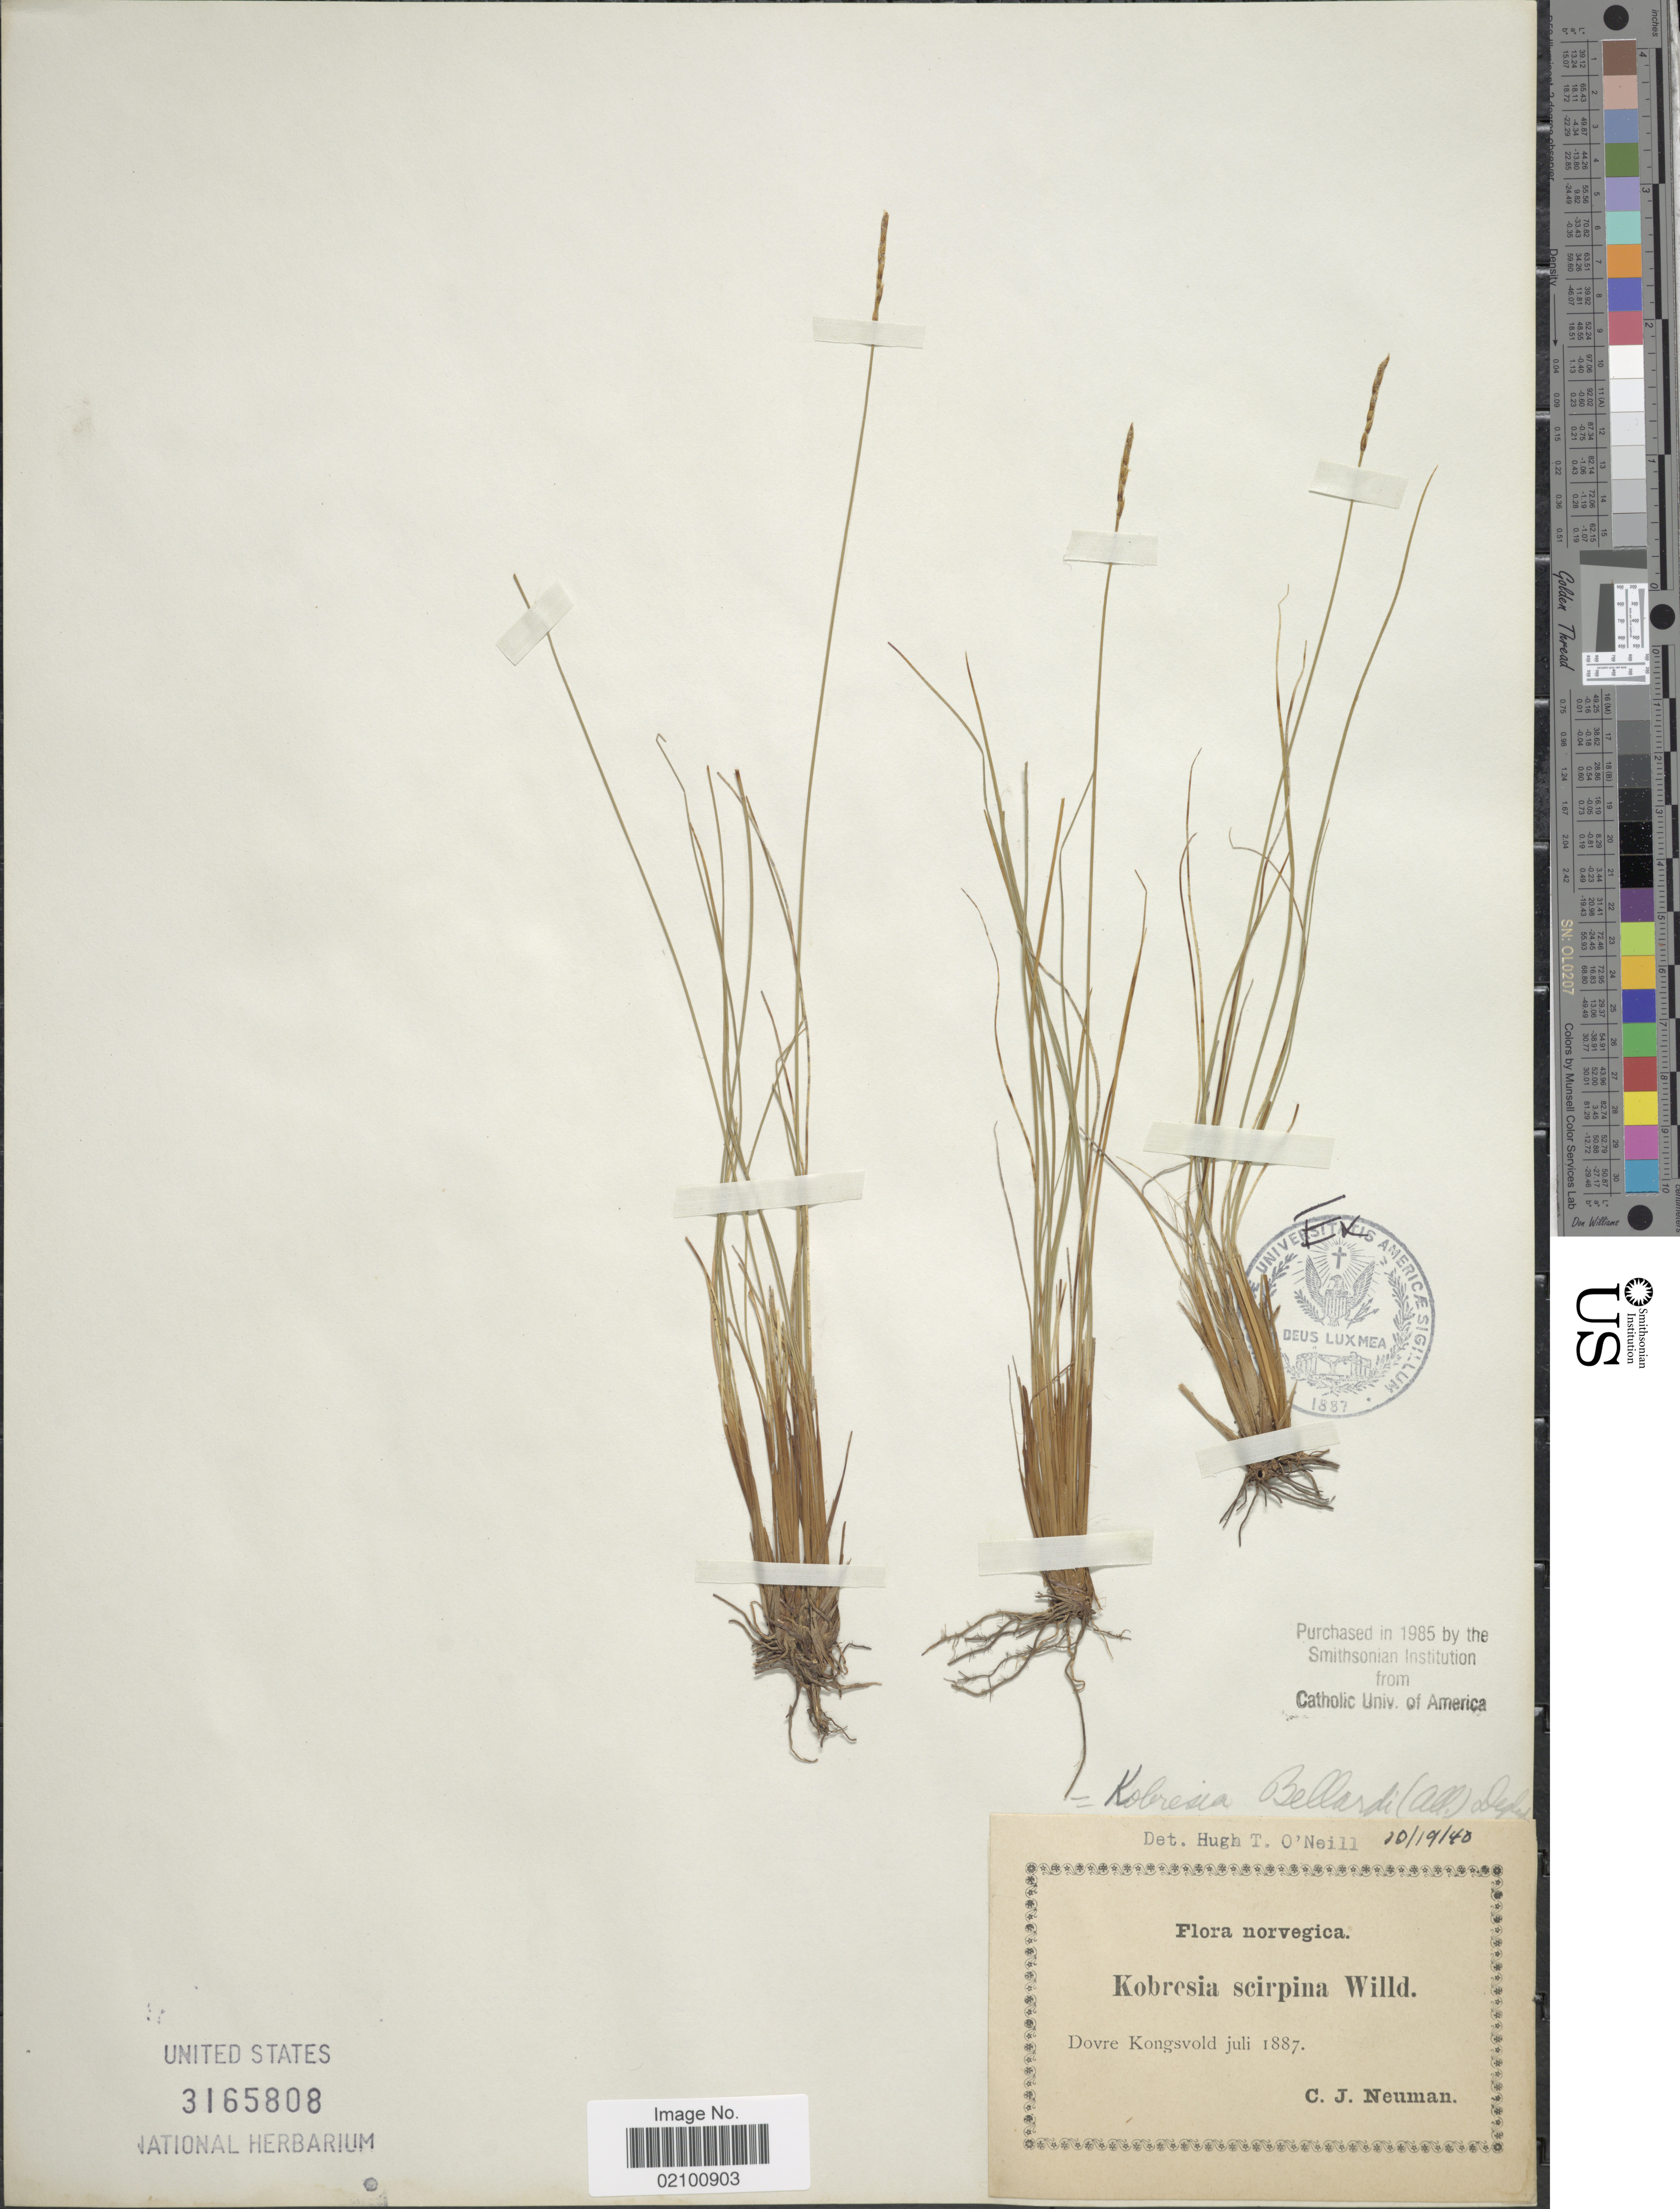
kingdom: Plantae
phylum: Tracheophyta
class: Liliopsida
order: Poales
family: Cyperaceae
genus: Carex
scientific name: Carex myosuroides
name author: Vill.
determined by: Strong, M. T., (US), Smithsonian Institution - National Museum of Natural History (UNITED STATES)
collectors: C. Neuman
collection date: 1887-07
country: Norway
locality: Norvegica, Dovre Kongsvold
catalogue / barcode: US 3165808